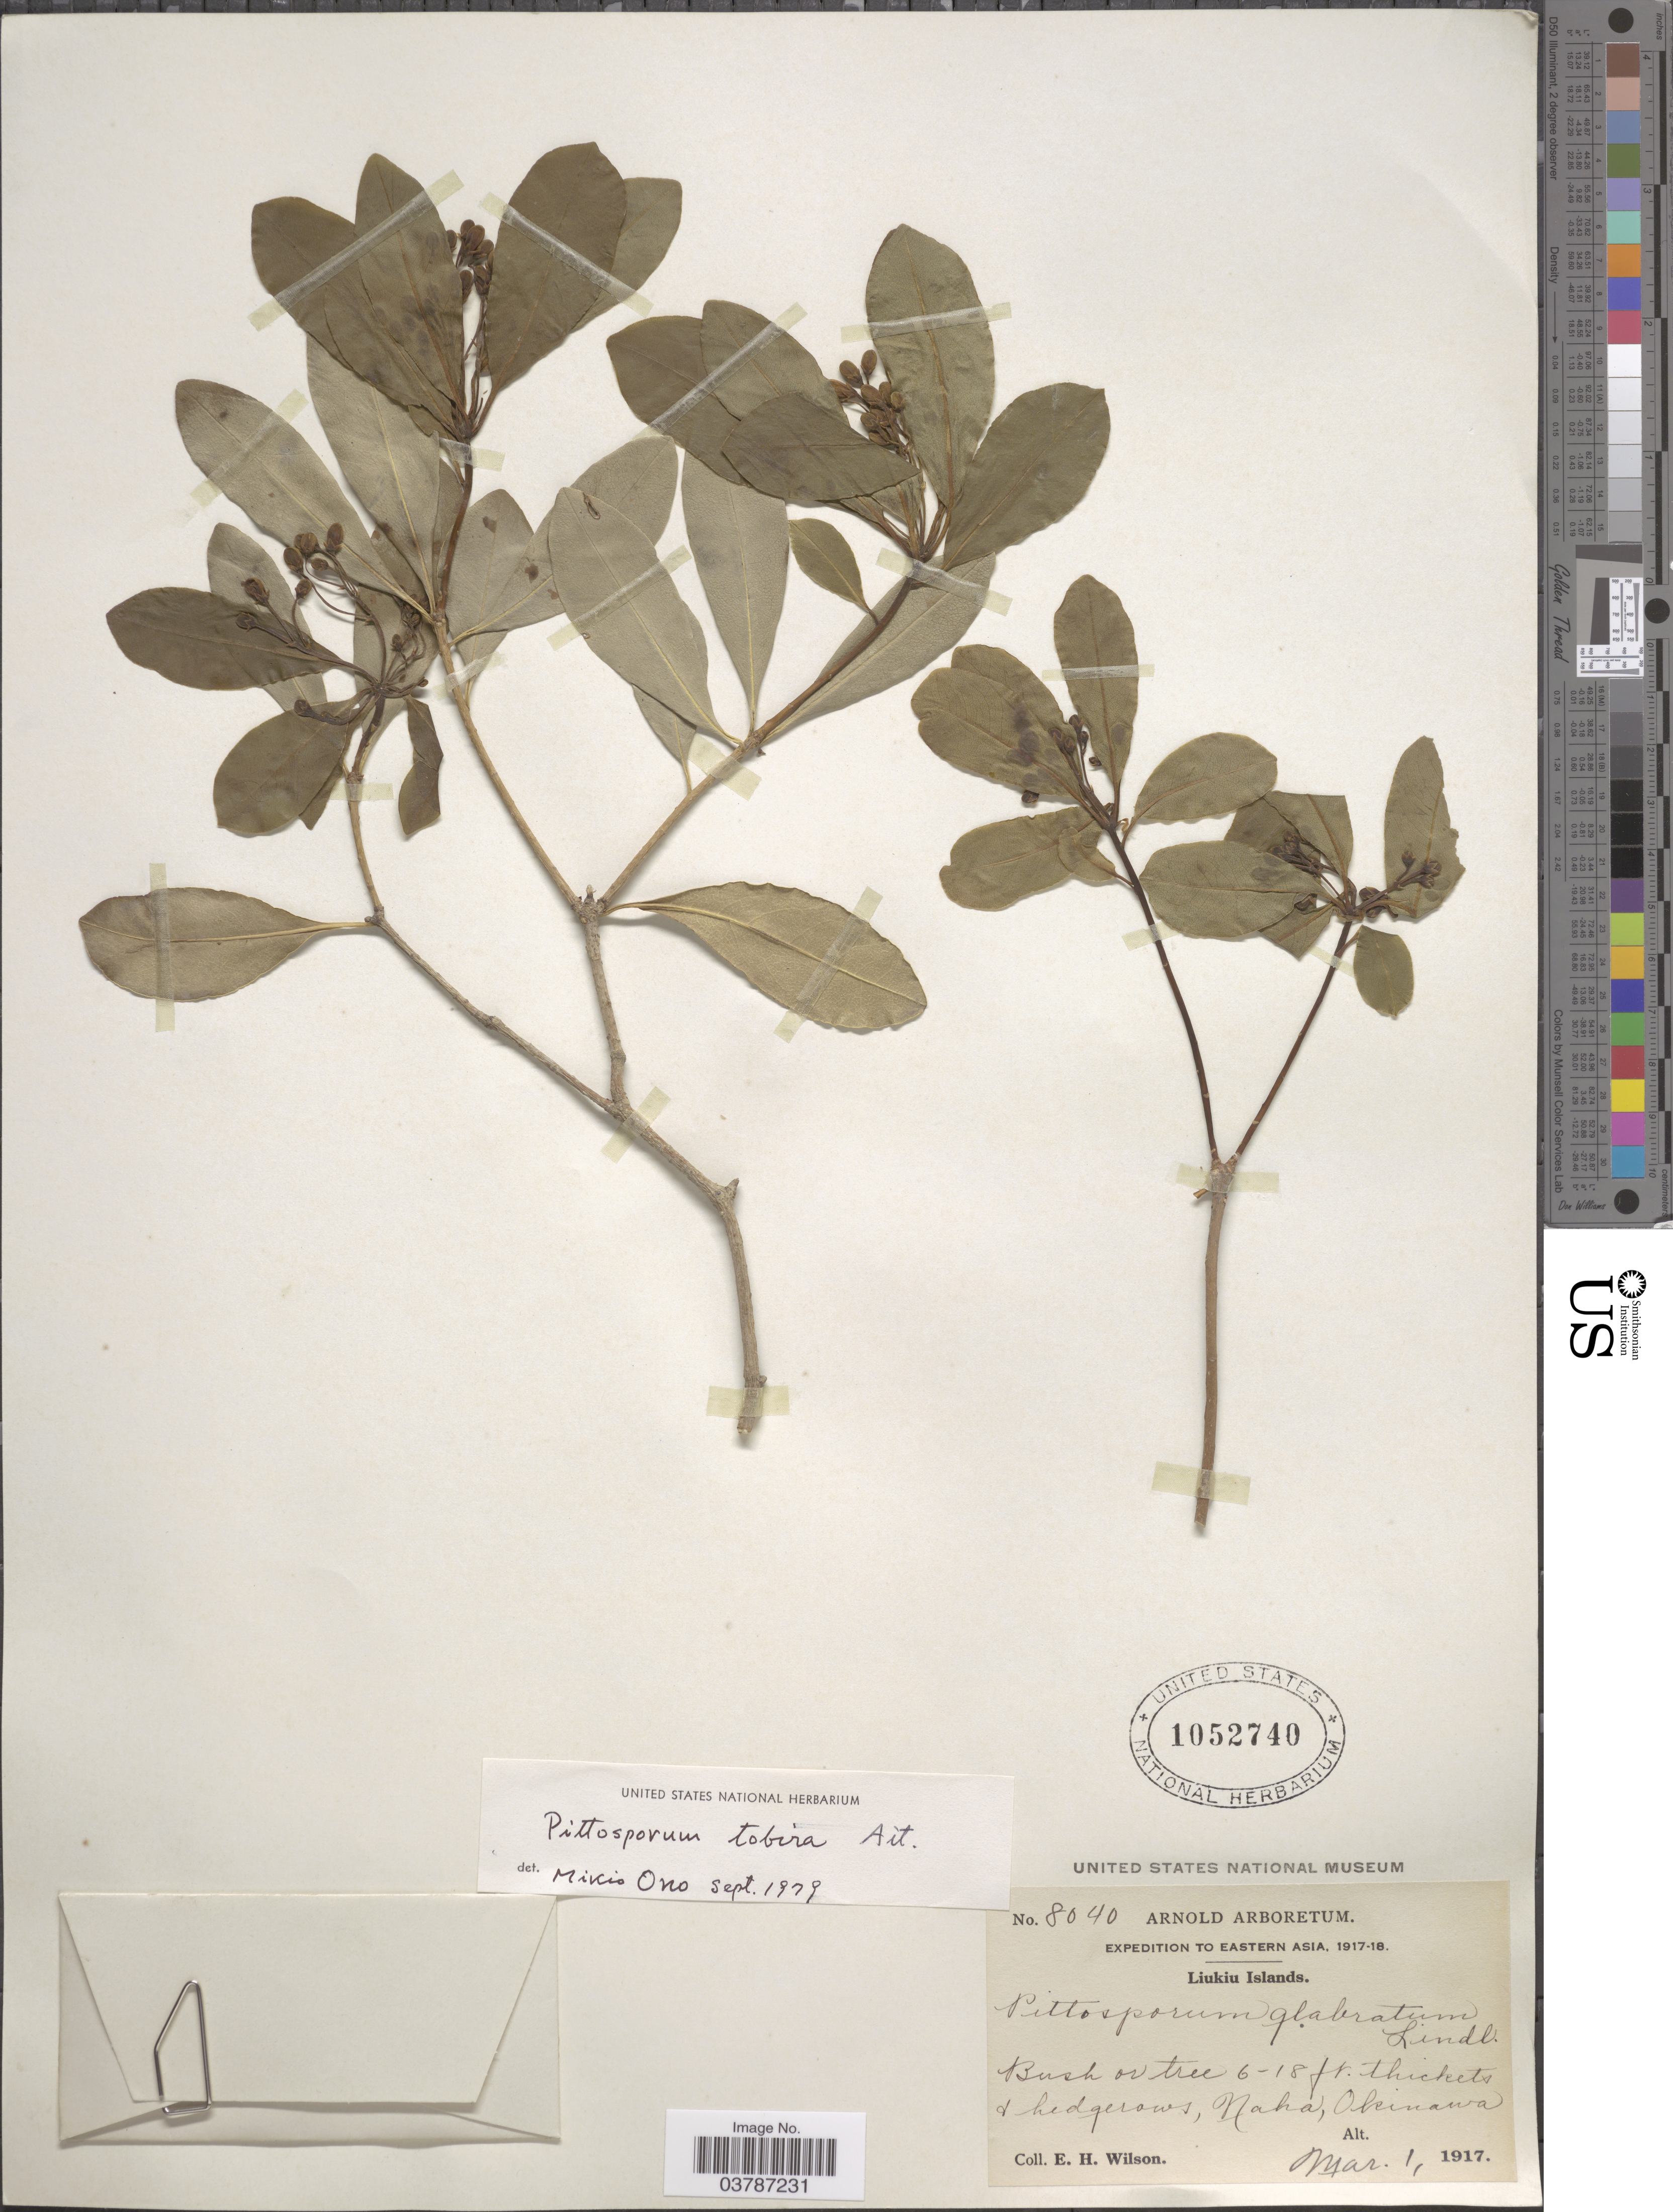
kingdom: Plantae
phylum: Tracheophyta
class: Magnoliopsida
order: Apiales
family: Pittosporaceae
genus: Pittosporum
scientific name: Pittosporum tobira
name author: (Thunb.) W.T. Aiton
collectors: E. Wilson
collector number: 8040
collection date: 1917-03-01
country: Japan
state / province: Okinawa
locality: Liukiu Islands. Naha.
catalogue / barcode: US 1052740